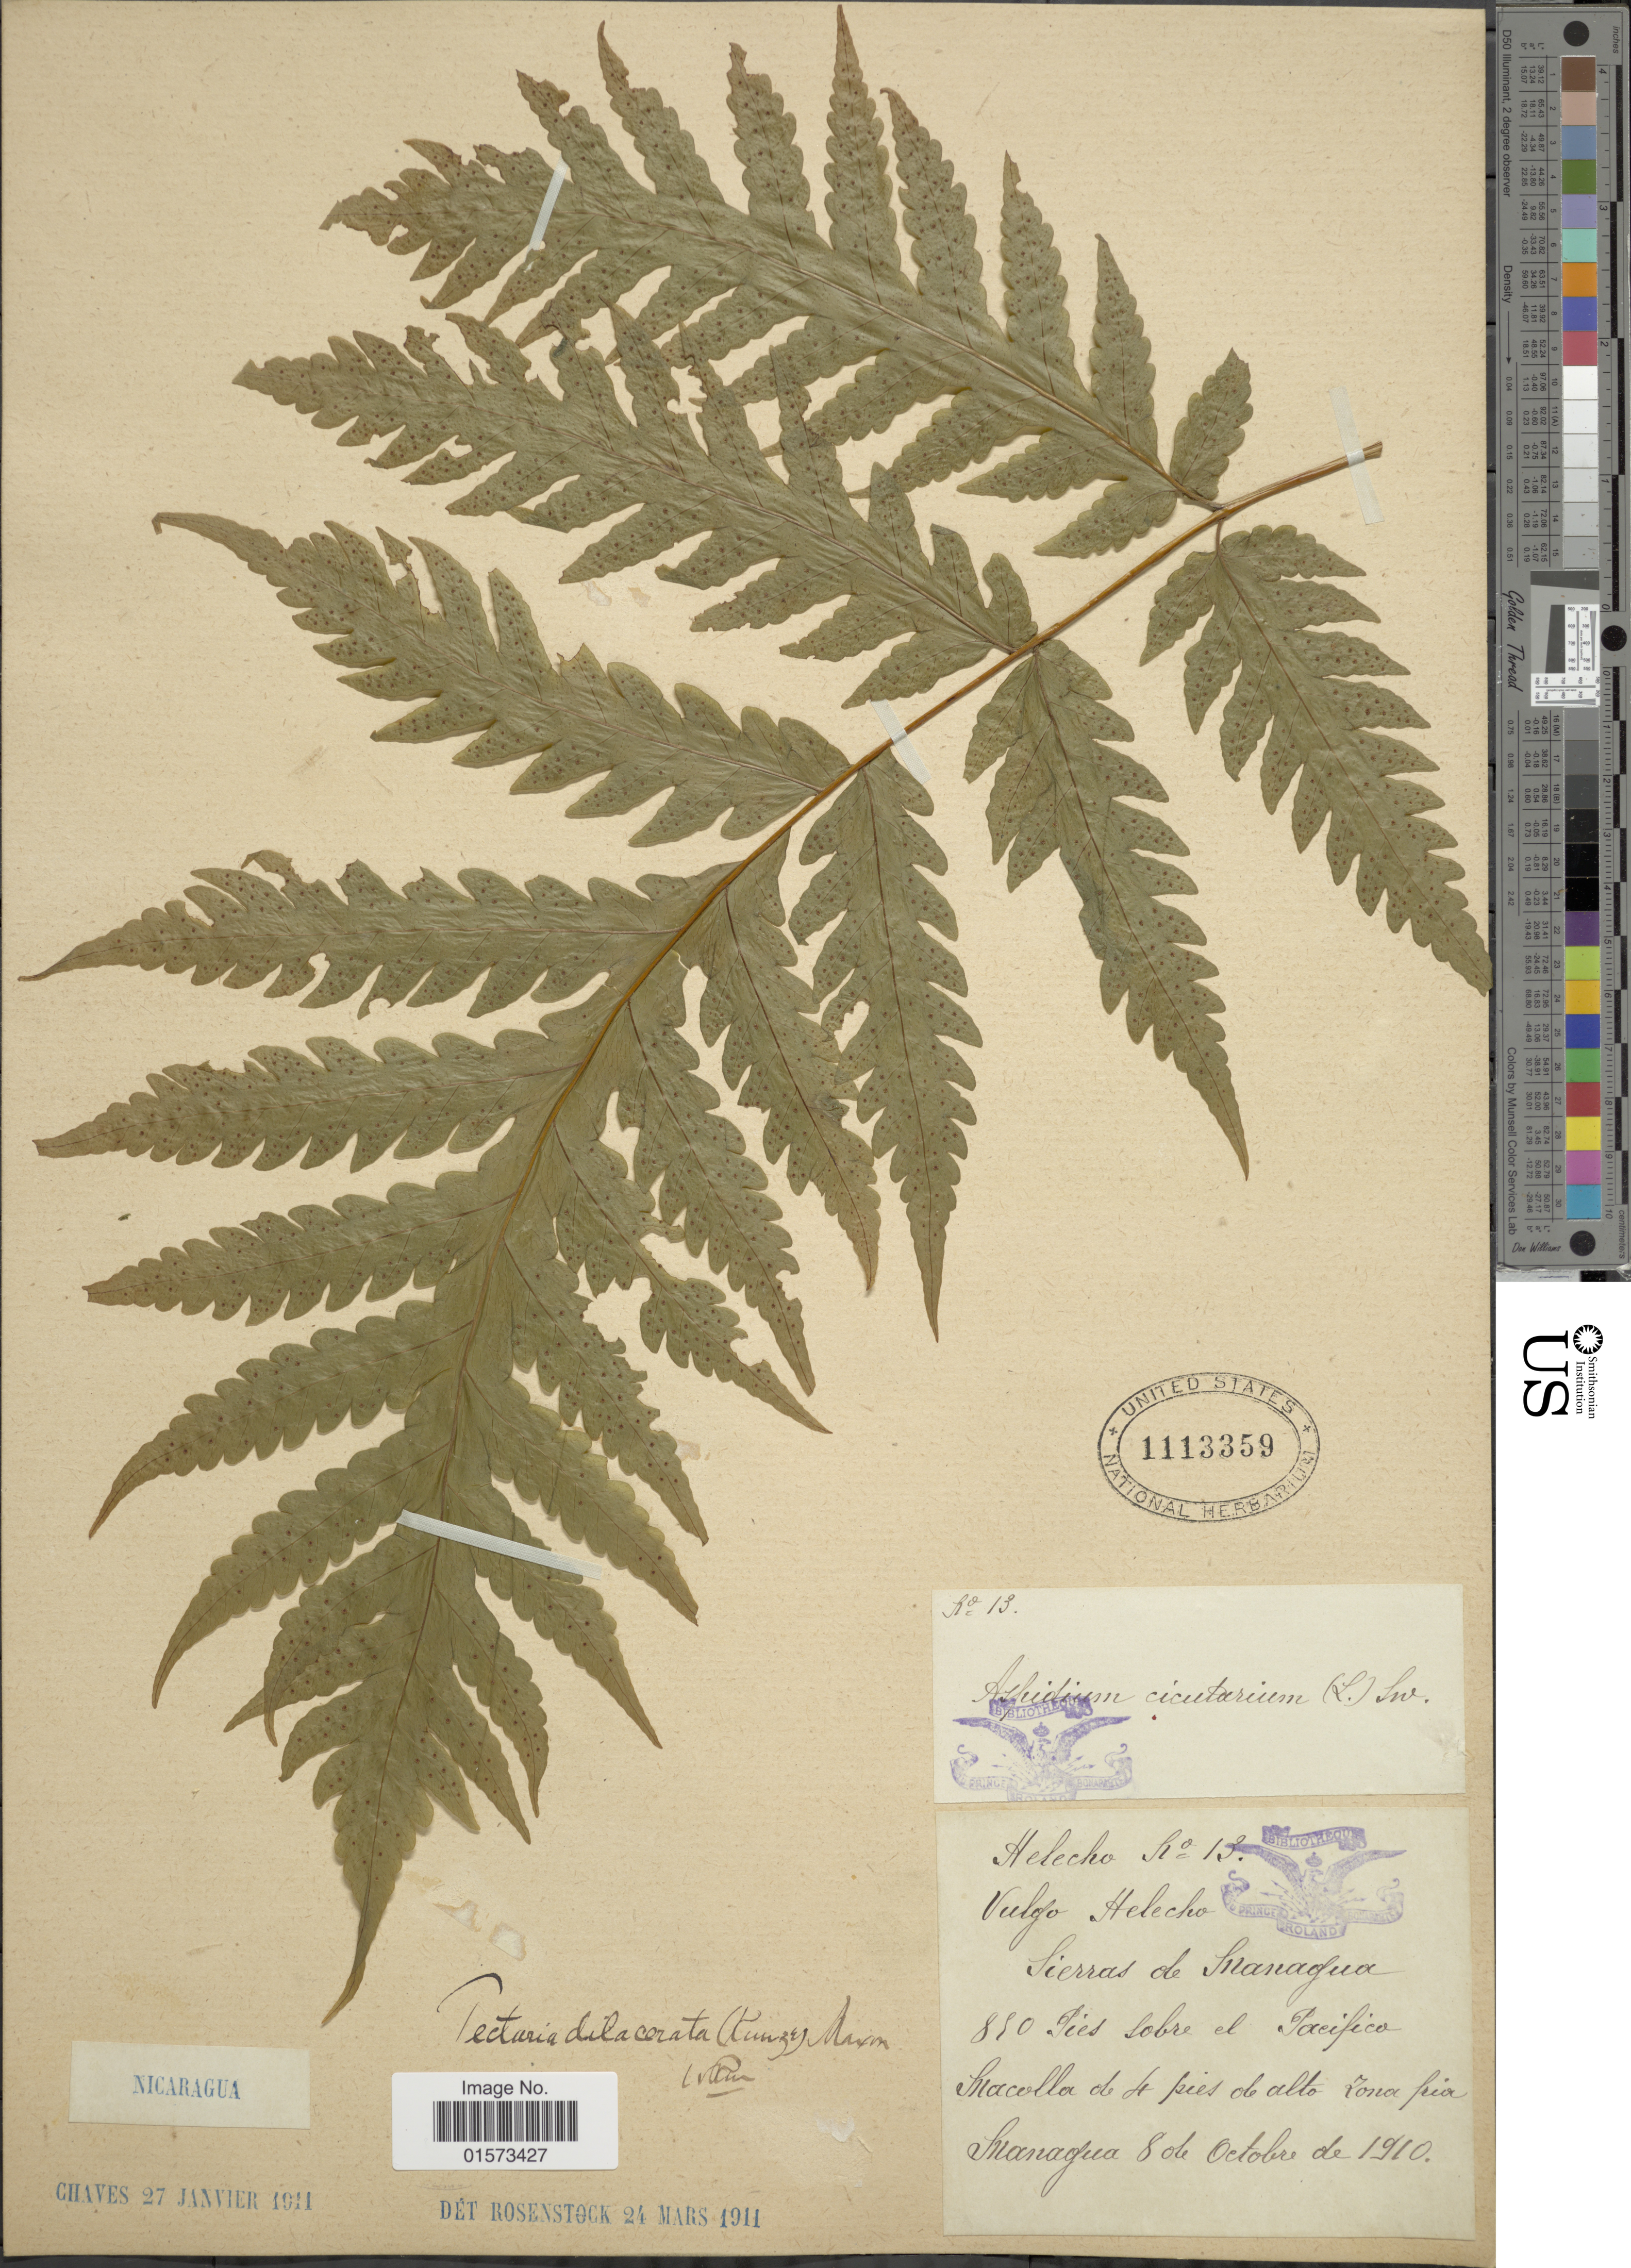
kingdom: Plantae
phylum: Tracheophyta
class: Polypodiopsida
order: Polypodiales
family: Tectariaceae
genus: Tectaria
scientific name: Tectaria mexicana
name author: (Fée) C.V. Morton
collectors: Helecho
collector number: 13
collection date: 1910-10-08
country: Nicaragua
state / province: Managua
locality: Sierras de Managua.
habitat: zona pía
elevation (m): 259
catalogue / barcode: US 1113359